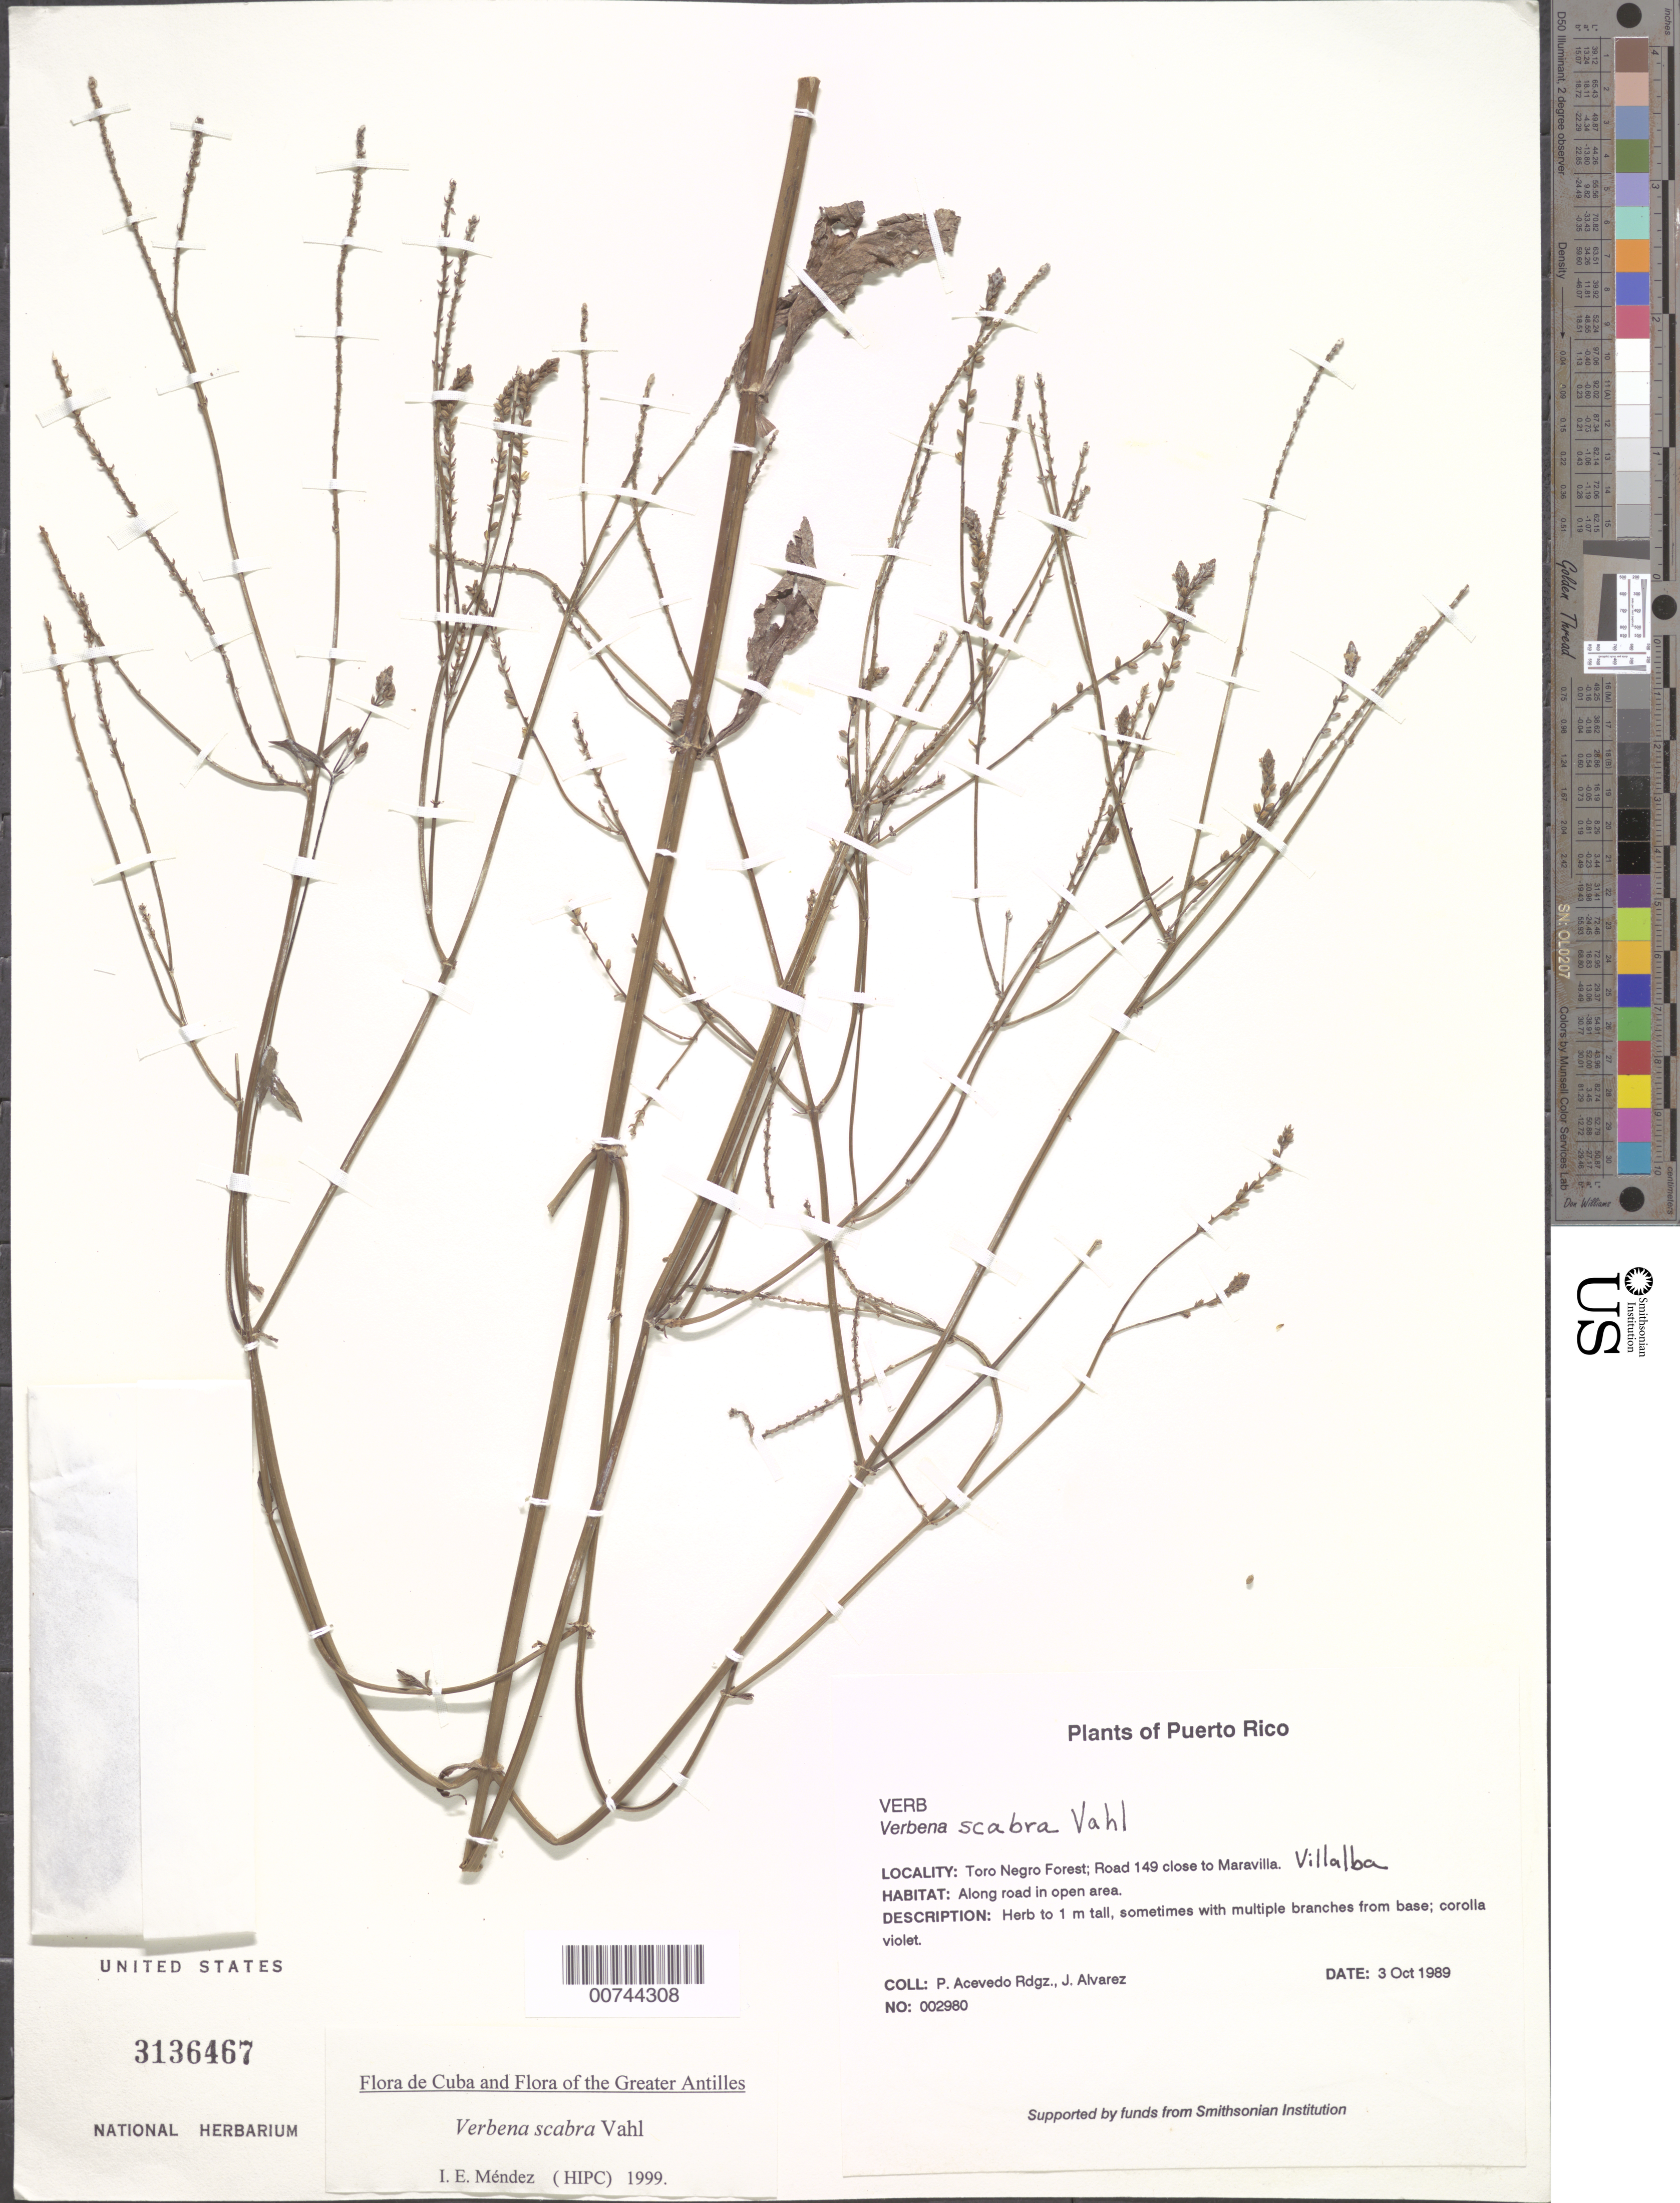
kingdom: Plantae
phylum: Tracheophyta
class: Magnoliopsida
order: Lamiales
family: Verbenaceae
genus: Verbena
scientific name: Verbena scabra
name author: Vahl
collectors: P. Acevedo-Rodr. & J. Alvarez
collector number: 2980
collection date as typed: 03 Oct 1989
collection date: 1989-10-03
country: Puerto Rico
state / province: Jayuya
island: Puerto Rico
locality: Jayuya; Toro Negro Forest, Road 143 at Recreation Area.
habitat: Along road in open area.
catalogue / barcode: US 3136467